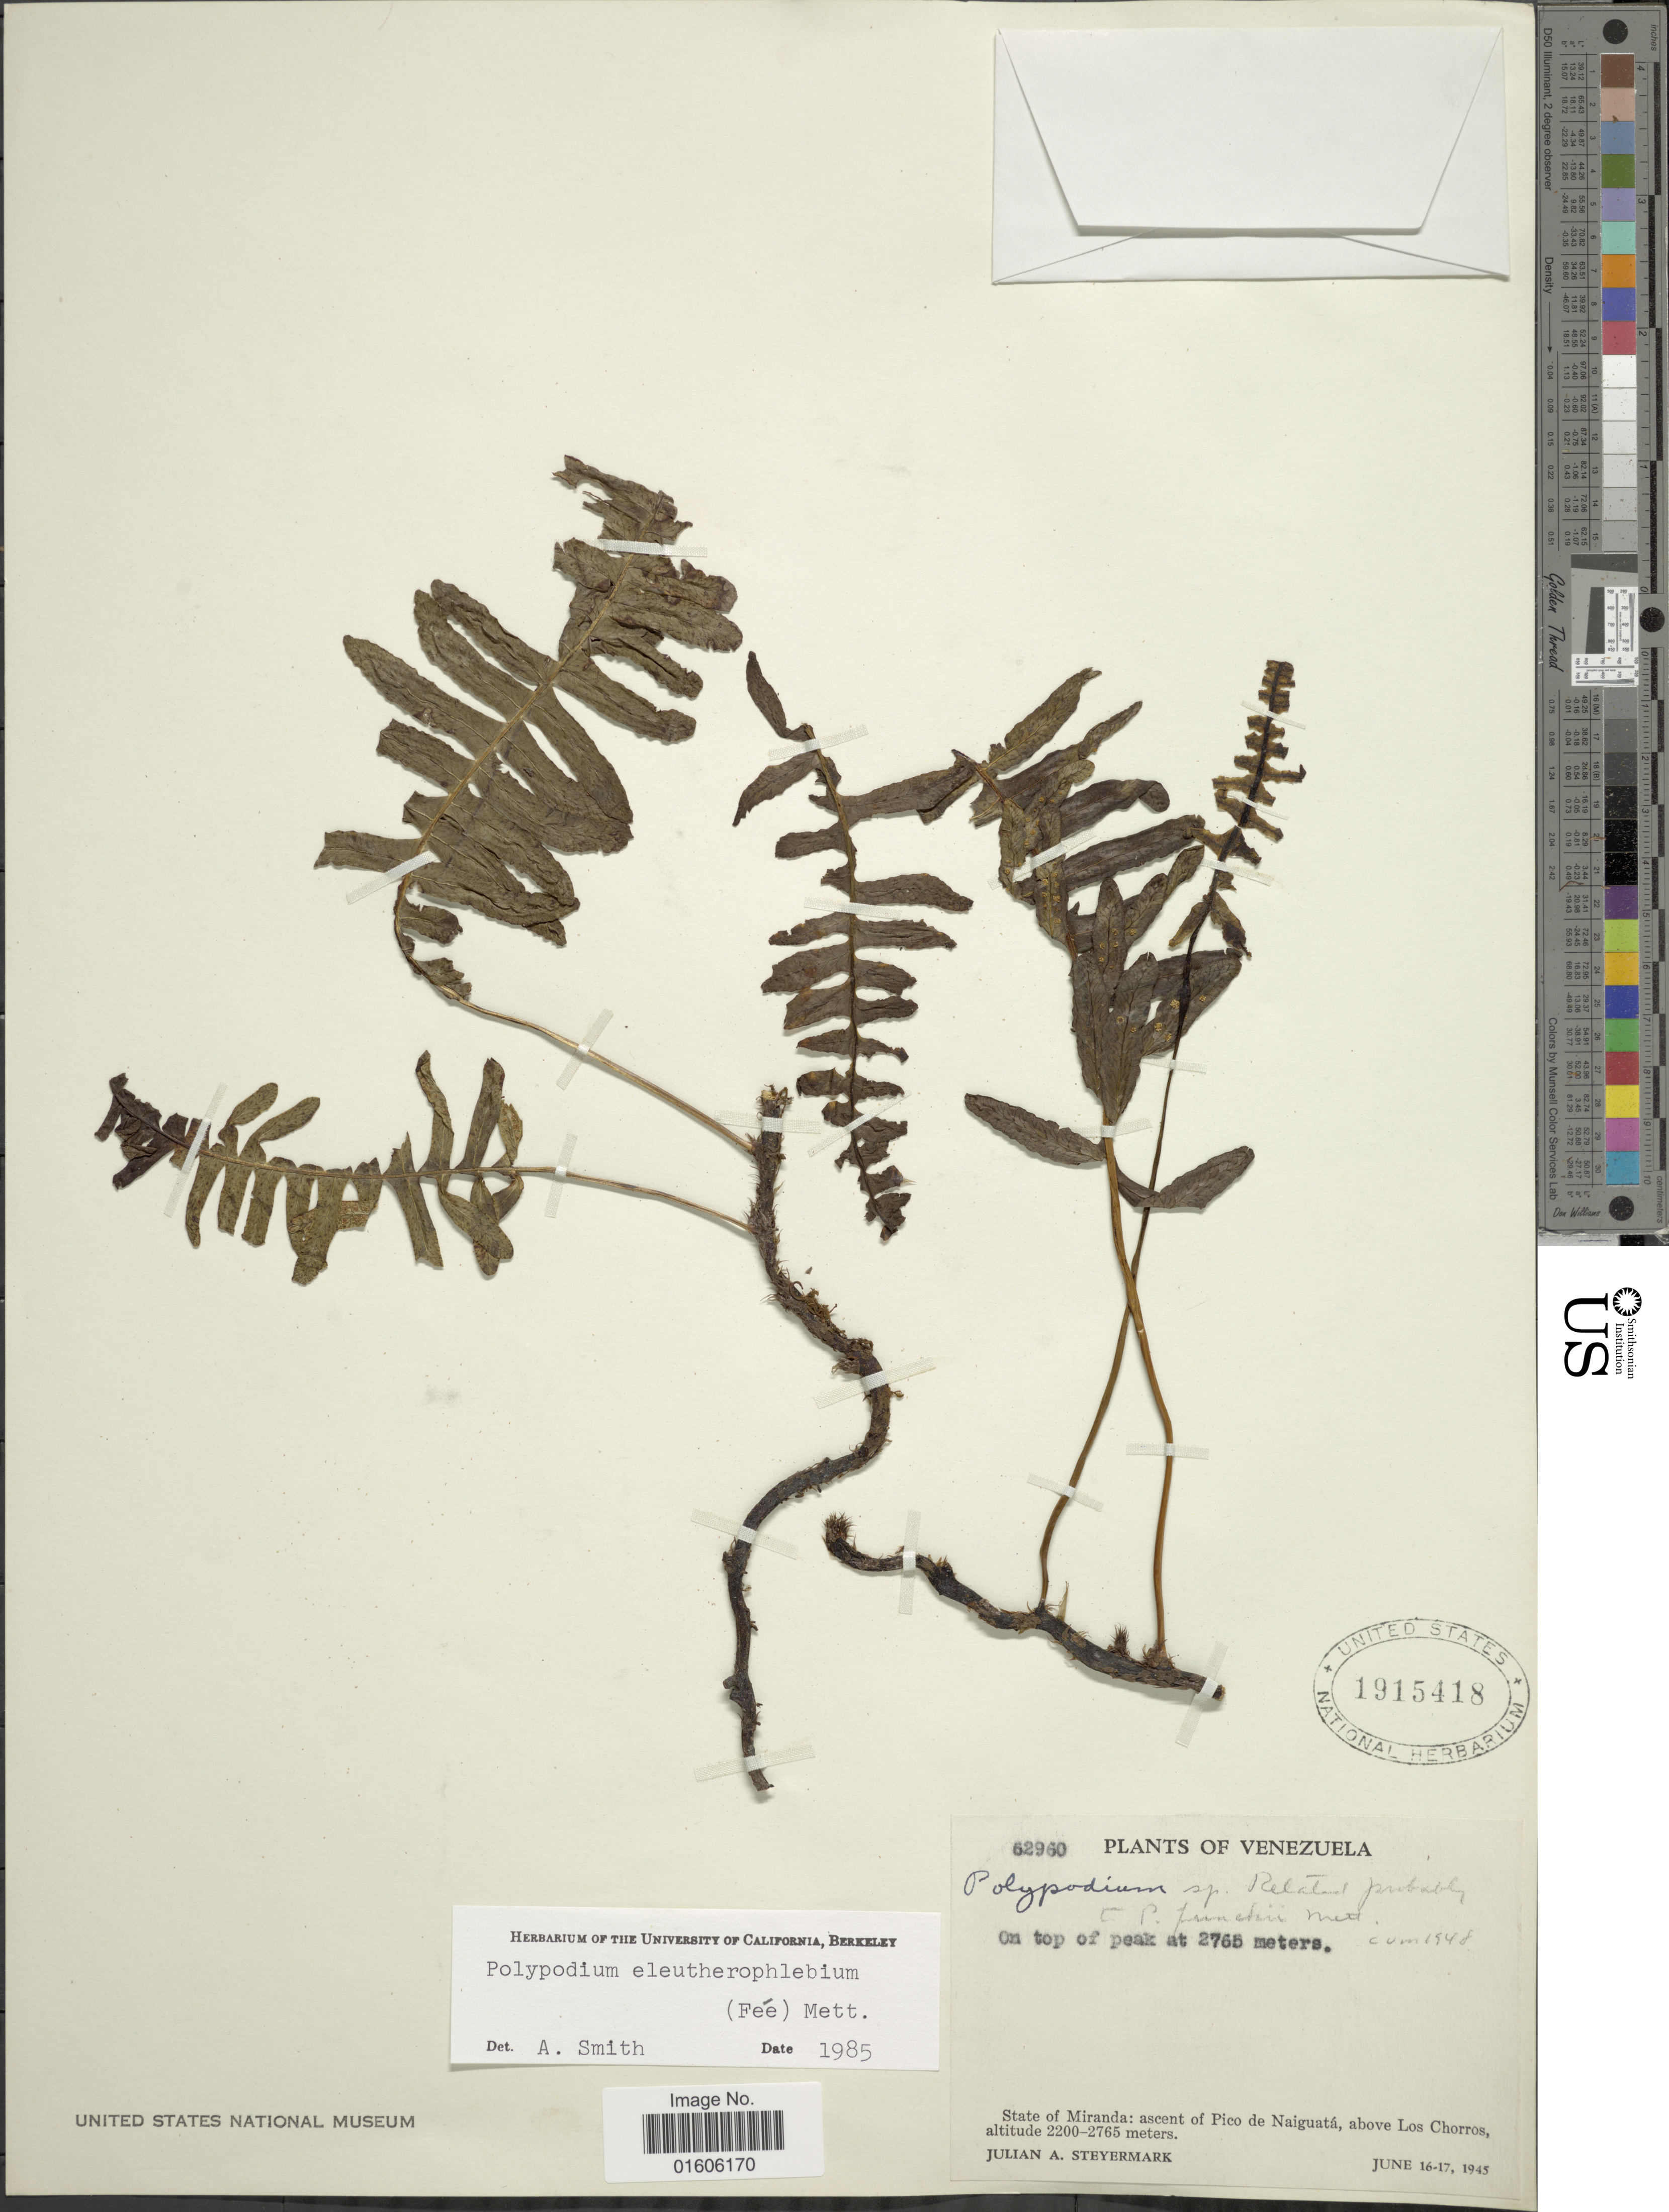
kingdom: Plantae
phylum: Tracheophyta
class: Polypodiopsida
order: Polypodiales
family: Polypodiaceae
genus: Serpocaulon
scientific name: Serpocaulon eleutherophlebium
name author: (Fée) A.R. Sm.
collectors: J. Steyermark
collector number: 62960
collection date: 1945-06-16/1945-06-17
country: Venezuela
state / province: Miranda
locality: State of Miranda: ascent of Pico de Naiguatá, above Los Chorros.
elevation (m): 2200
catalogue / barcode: US 1915418